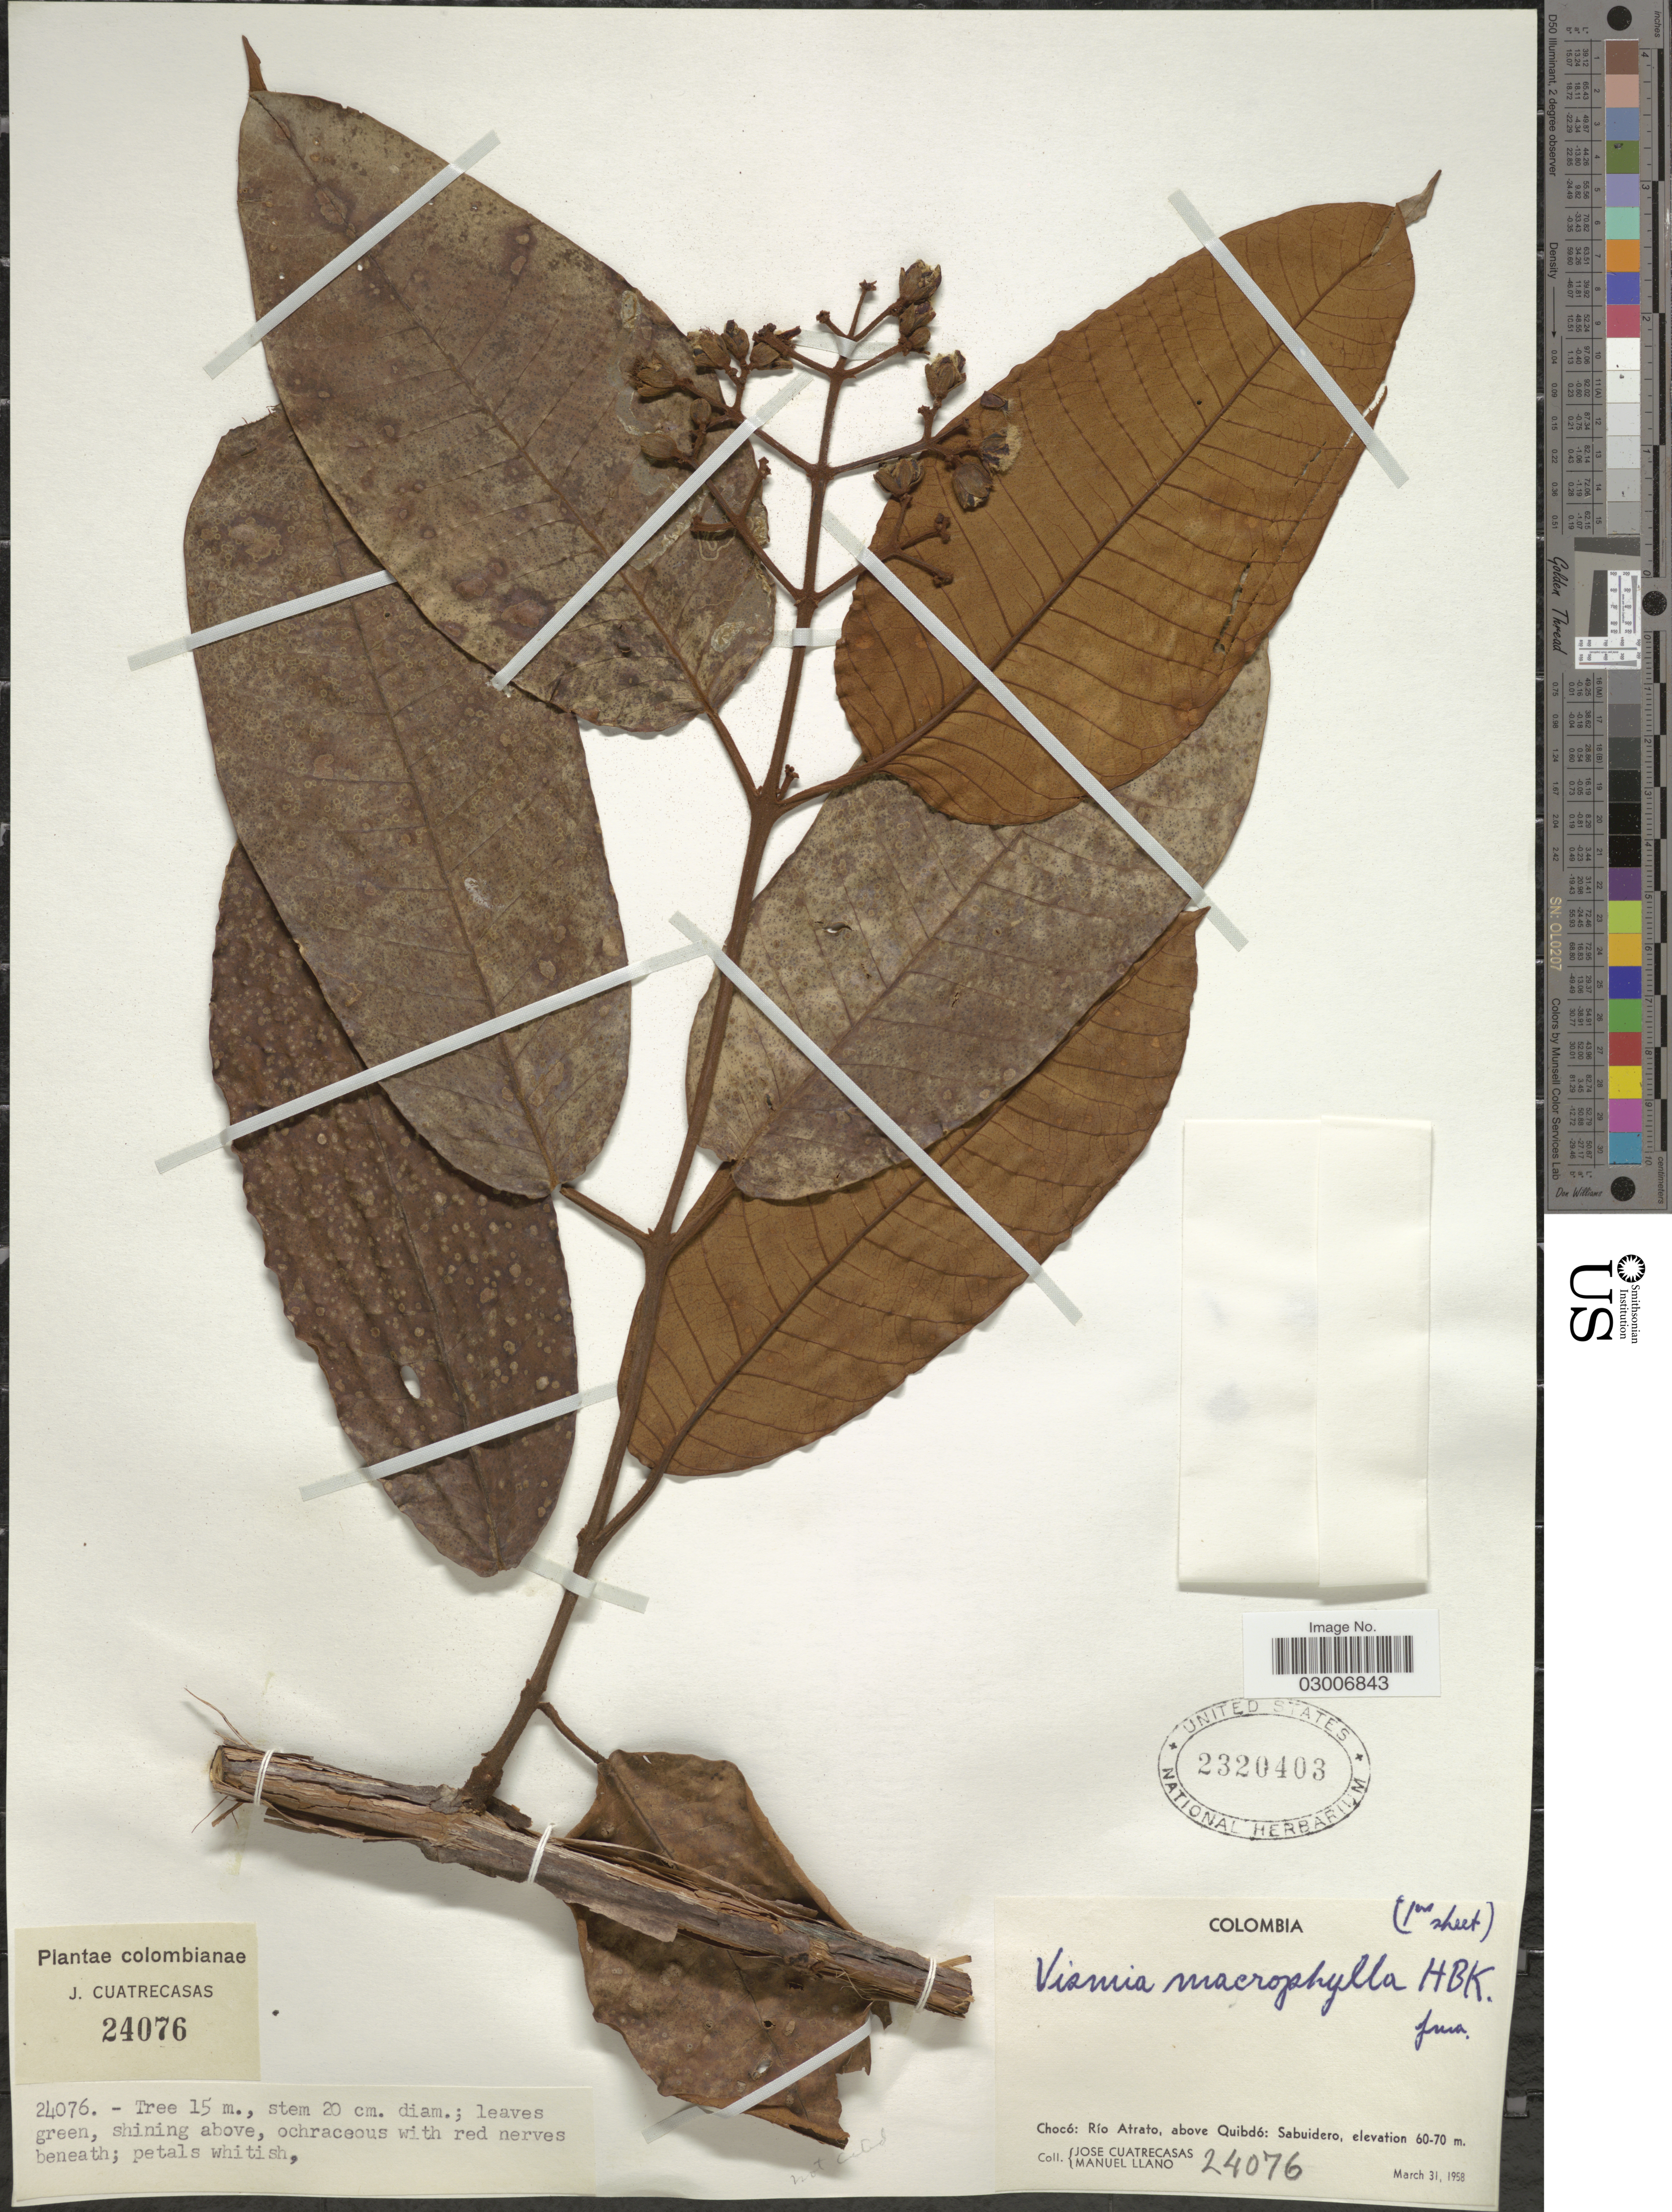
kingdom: Plantae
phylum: Tracheophyta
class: Magnoliopsida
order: Malpighiales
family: Hypericaceae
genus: Vismia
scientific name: Vismia macrophylla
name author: Kunth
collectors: J. Cuatrecasas & M. Llano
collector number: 24076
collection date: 1958-03-31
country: Colombia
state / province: Chocó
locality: Chocó: Río Atrato, above Quibdó: Sabuidero.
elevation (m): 60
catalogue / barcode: US 2320403